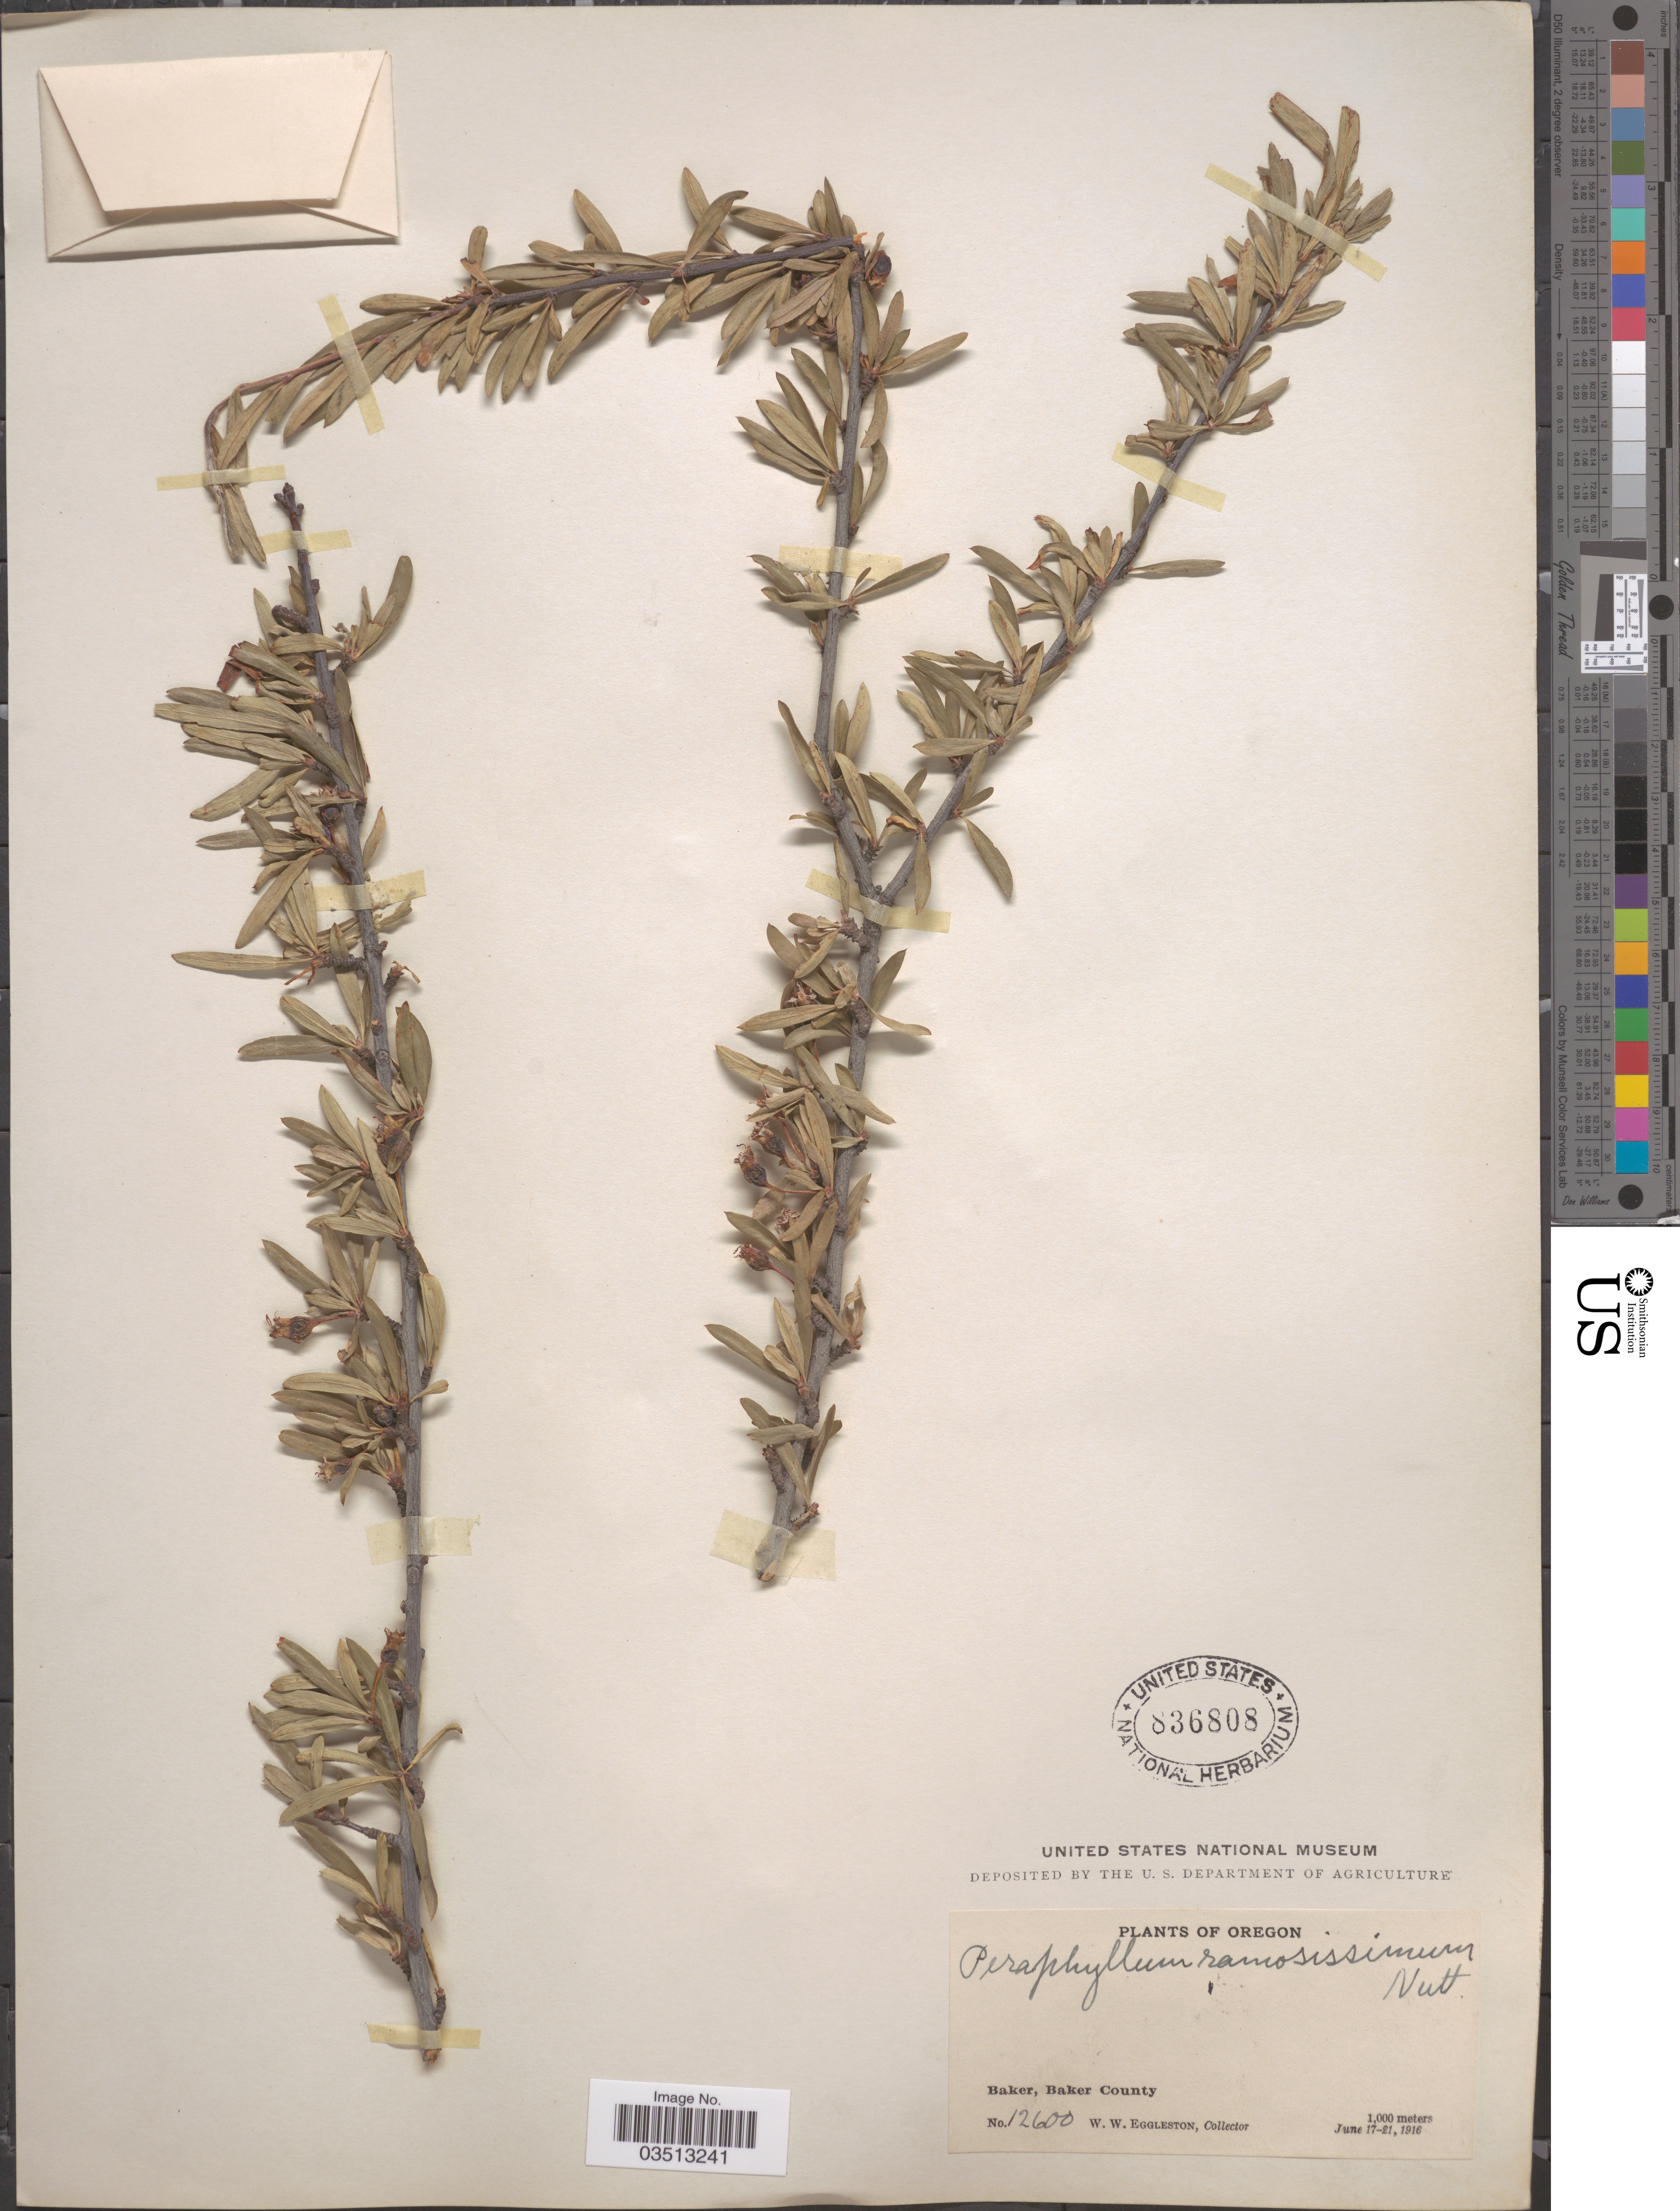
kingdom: Plantae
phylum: Tracheophyta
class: Magnoliopsida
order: Rosales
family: Rosaceae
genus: Peraphyllum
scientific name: Peraphyllum ramosissimum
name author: Nutt.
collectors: W. W. Eggleston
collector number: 12600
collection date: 1916-06-17/1916-06-21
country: United States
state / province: Oregon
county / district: Baker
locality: Baker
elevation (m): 1000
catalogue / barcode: US 836808